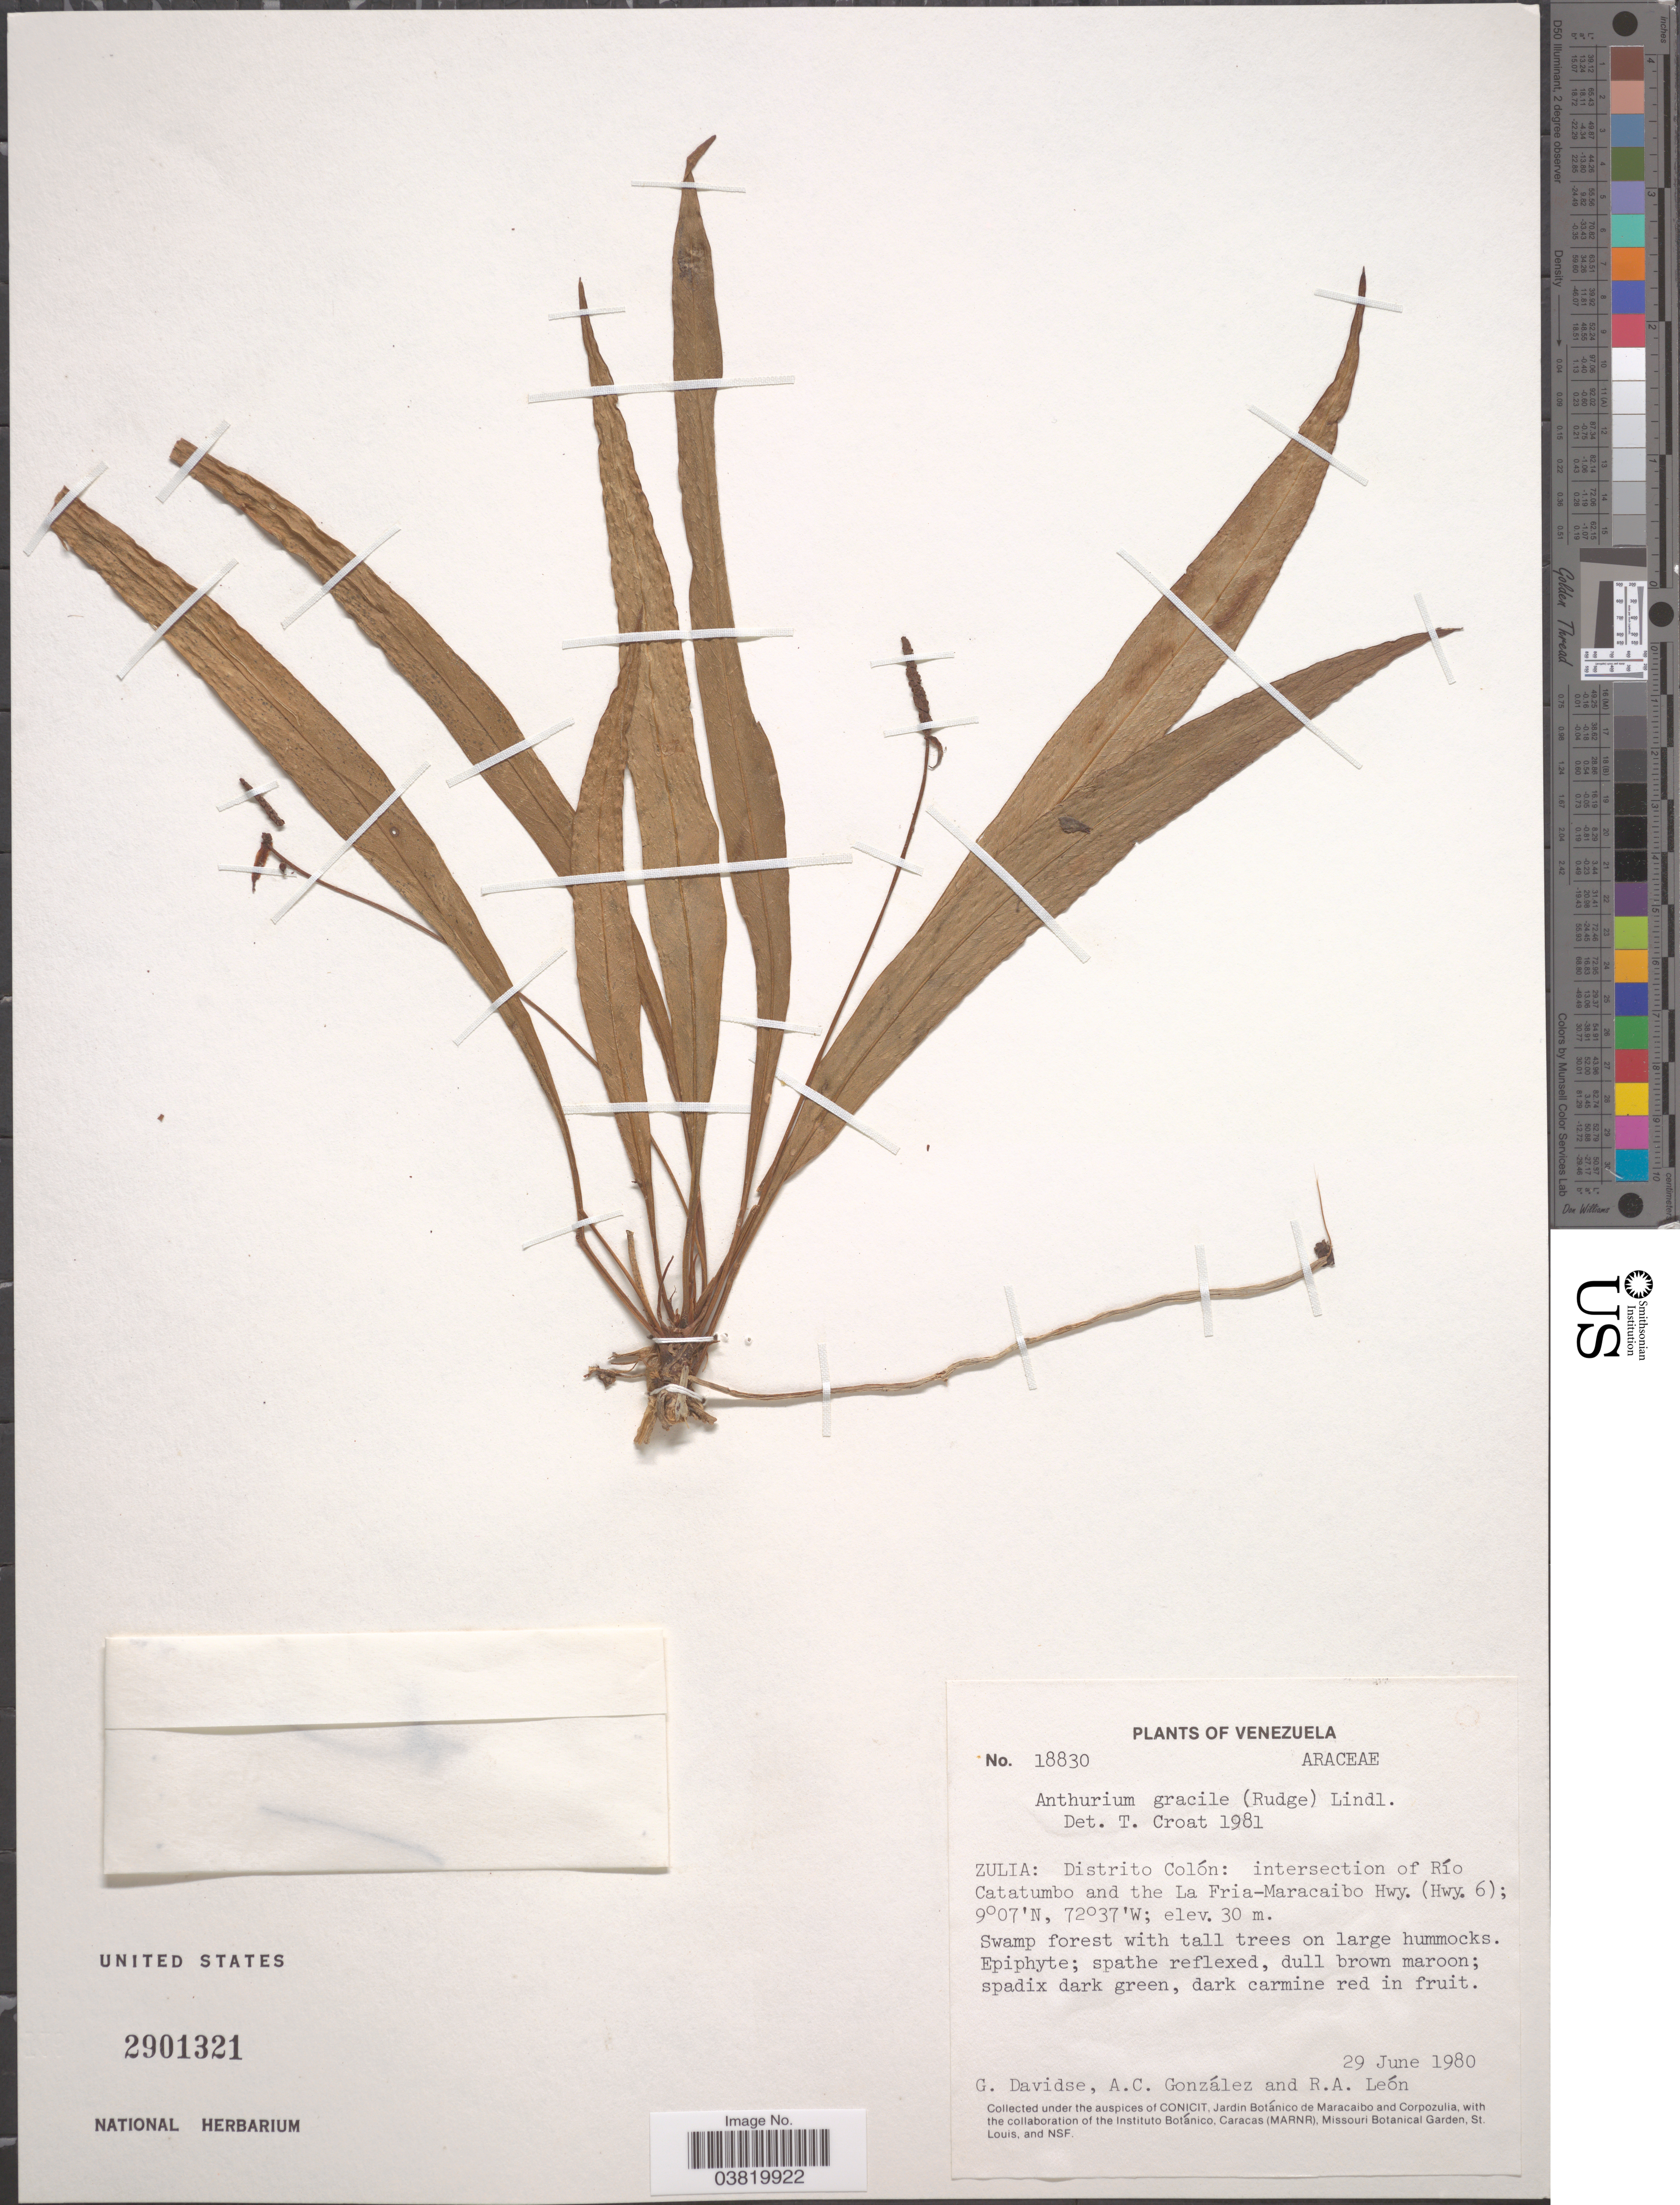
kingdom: Plantae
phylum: Tracheophyta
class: Liliopsida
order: Alismatales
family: Araceae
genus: Anthurium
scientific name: Anthurium gracile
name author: (Rudge) Schott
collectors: G. Davidse, A. C. González & R. A. León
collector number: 18830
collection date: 1980-06-29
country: Venezuela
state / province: Zulia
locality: Distrito Colón: intersection of Río Catatumbo and the La Fria - Maracaibo Hwy. (Hwy. 6).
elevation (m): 30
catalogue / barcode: US 2901321